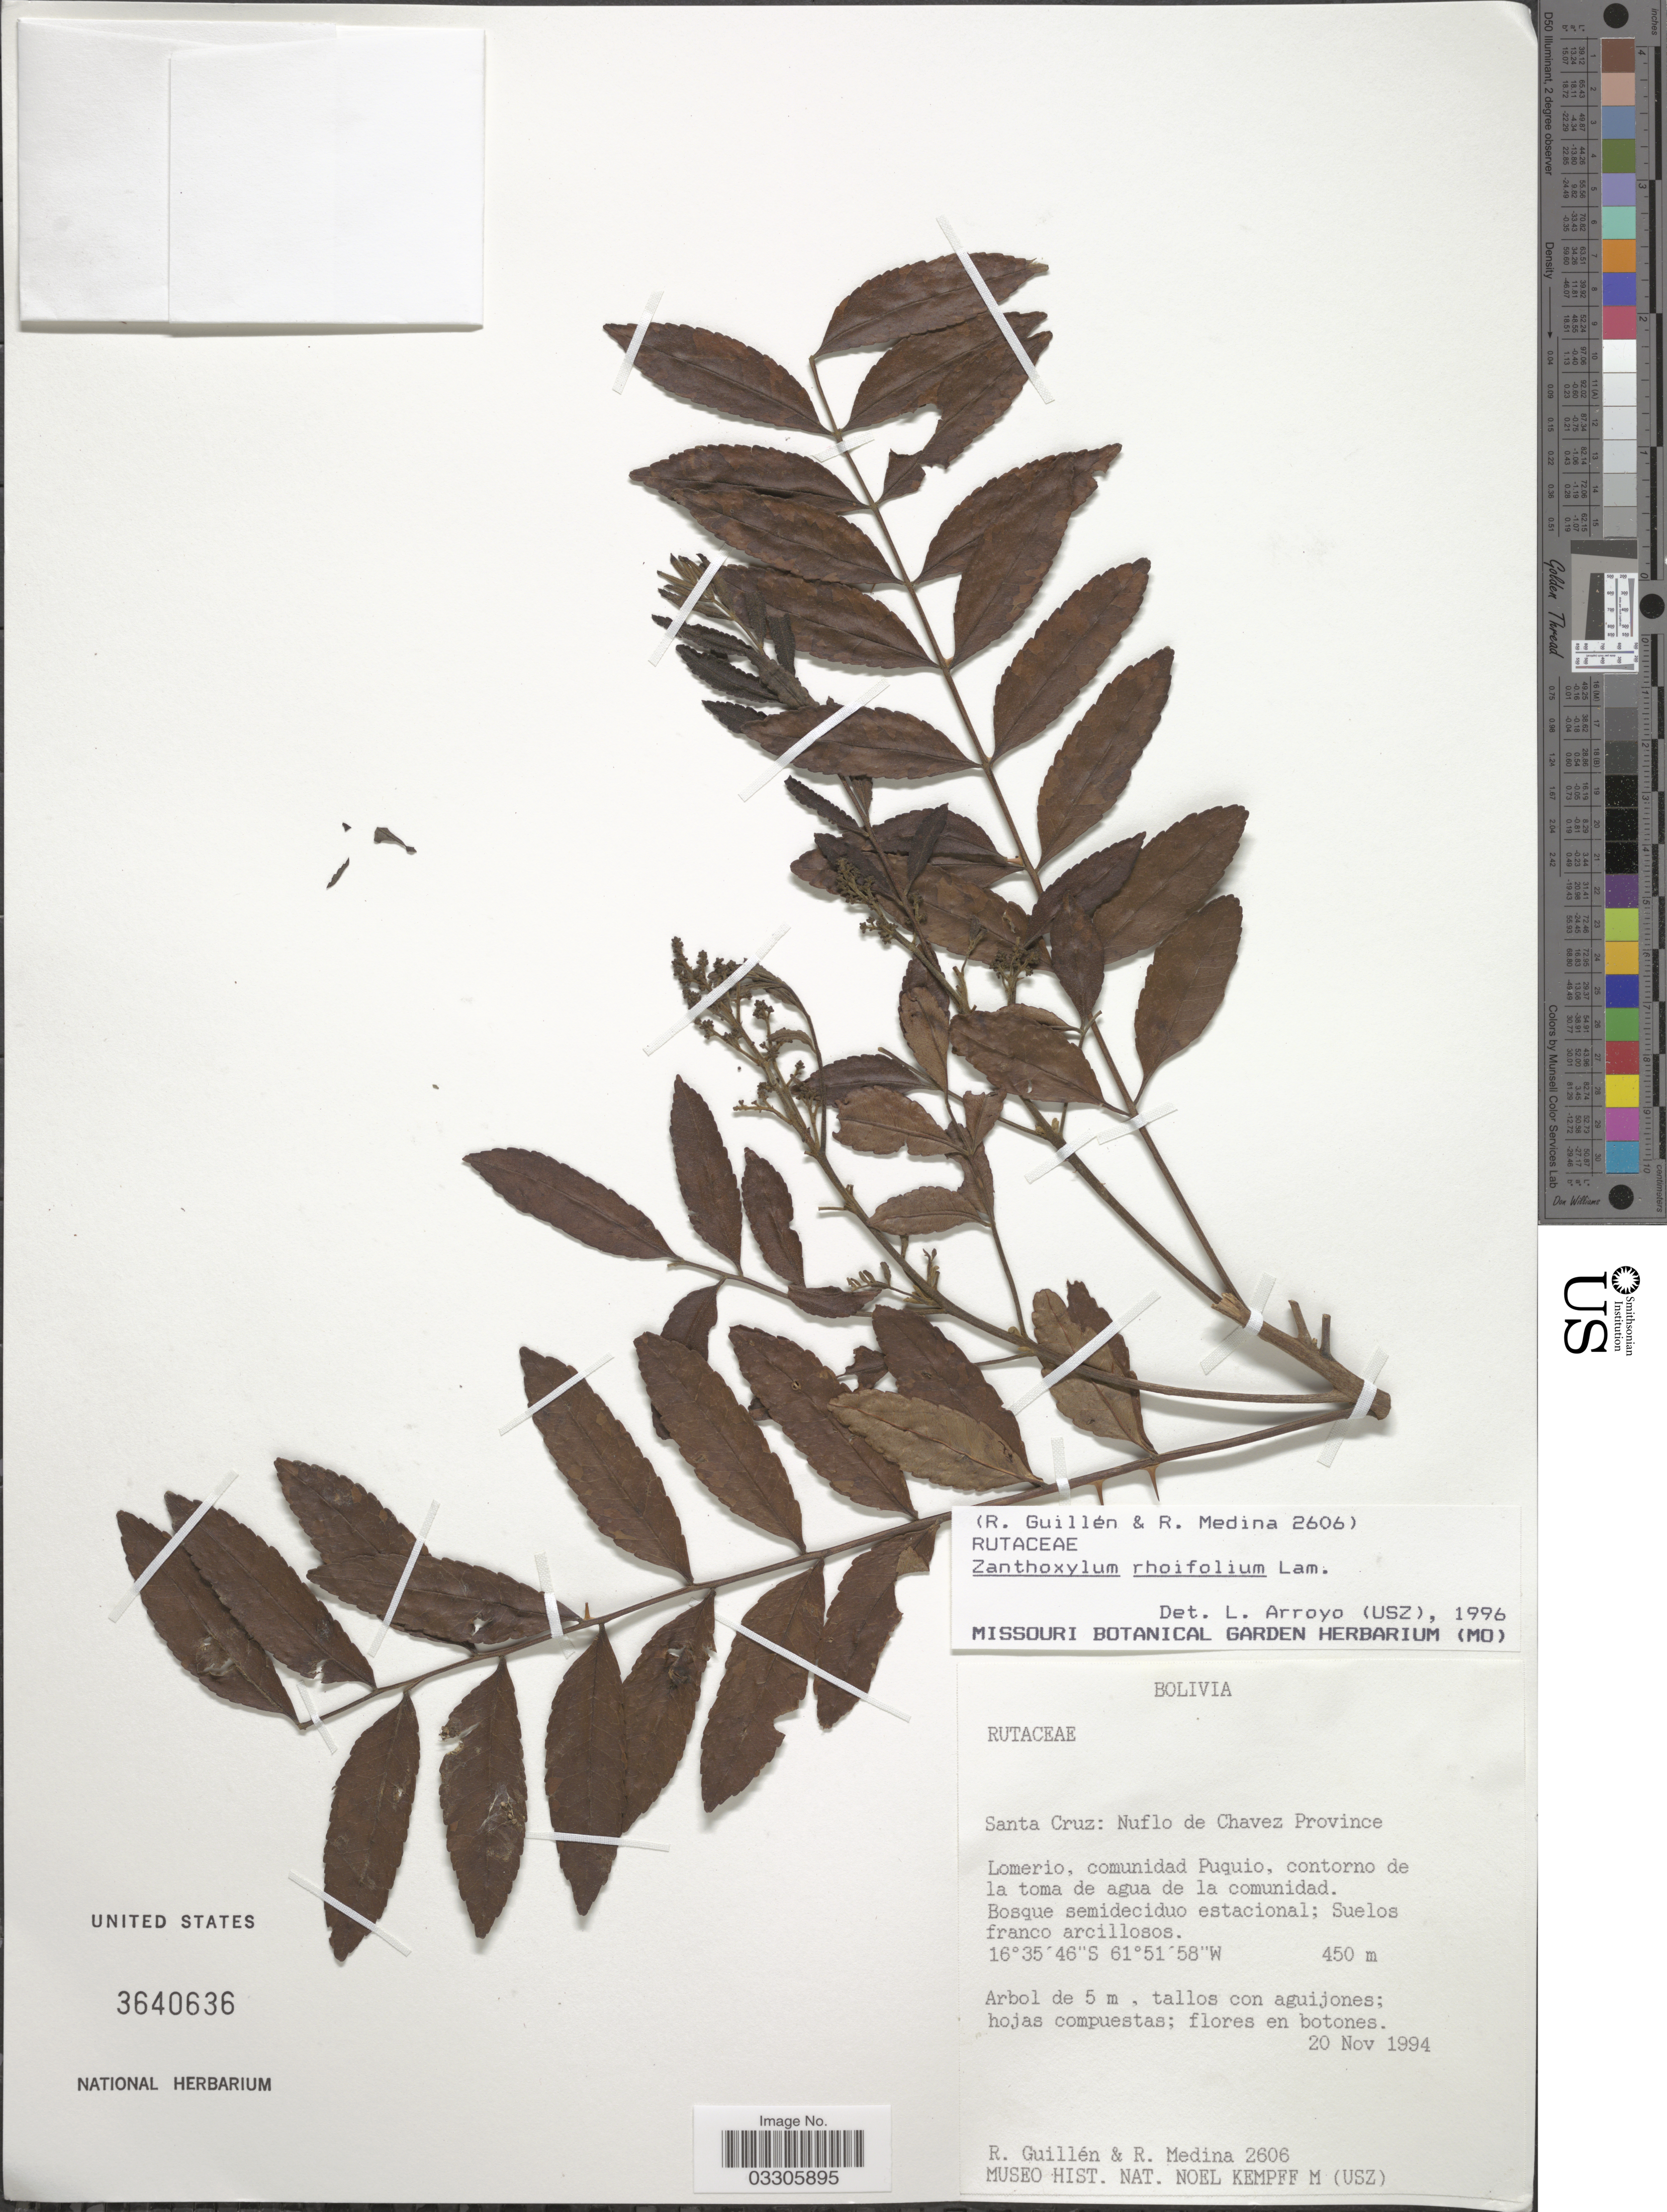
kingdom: Plantae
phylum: Tracheophyta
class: Magnoliopsida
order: Sapindales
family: Rutaceae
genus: Zanthoxylum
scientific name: Zanthoxylum rhoifolium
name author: Lam.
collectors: R. Guillen & R. Medina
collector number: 2606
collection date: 1994-11-20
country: Bolivia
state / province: Santa Cruz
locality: Nuflo de Chavez Province, Lomerio, comunidad Puquio, contorno de la toma de agua de la comunidad.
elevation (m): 450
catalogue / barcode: US 3640636